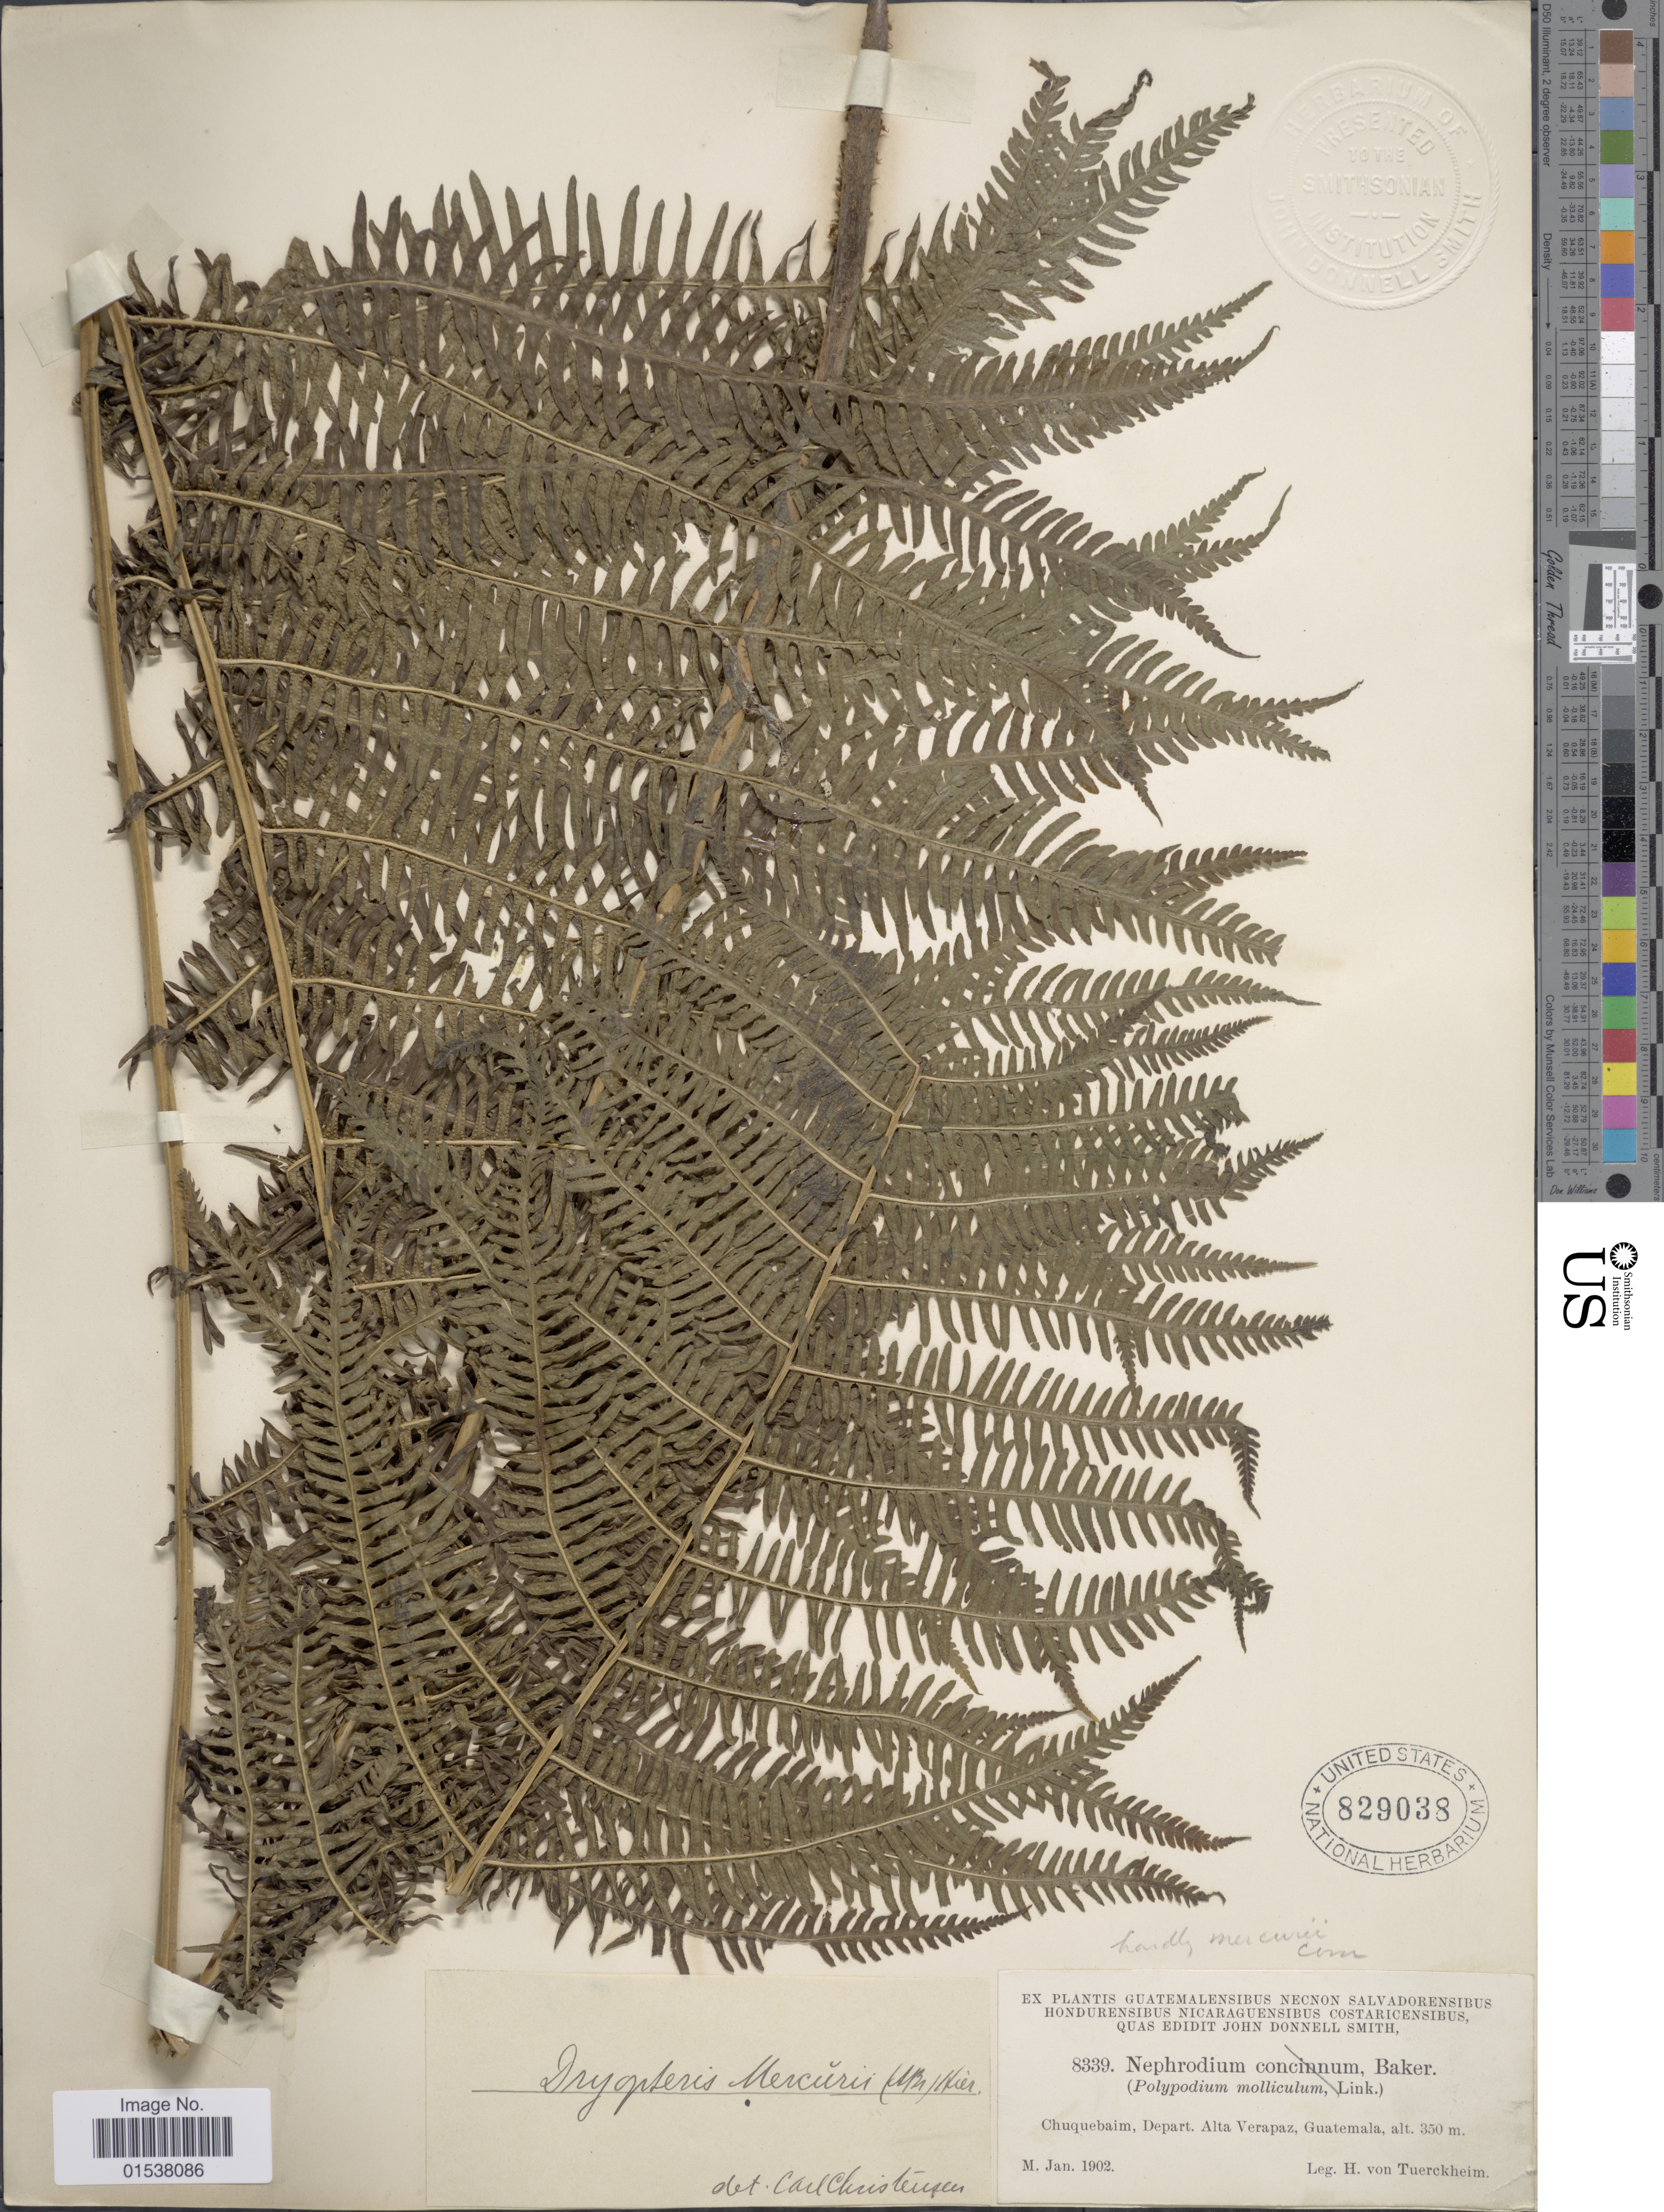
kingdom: Plantae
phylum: Tracheophyta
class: Polypodiopsida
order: Polypodiales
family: Thelypteridaceae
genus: Amauropelta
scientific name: Amauropelta balbisii (Spreng.) comb. nov., ined. 2015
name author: (Spreng.)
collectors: H. von Türckheim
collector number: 8339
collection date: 1902-01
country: Guatemala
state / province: Alta Verapaz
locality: Chuquebaim, Depart. Alta Verapaz, Guatemala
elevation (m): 350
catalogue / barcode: US 829038